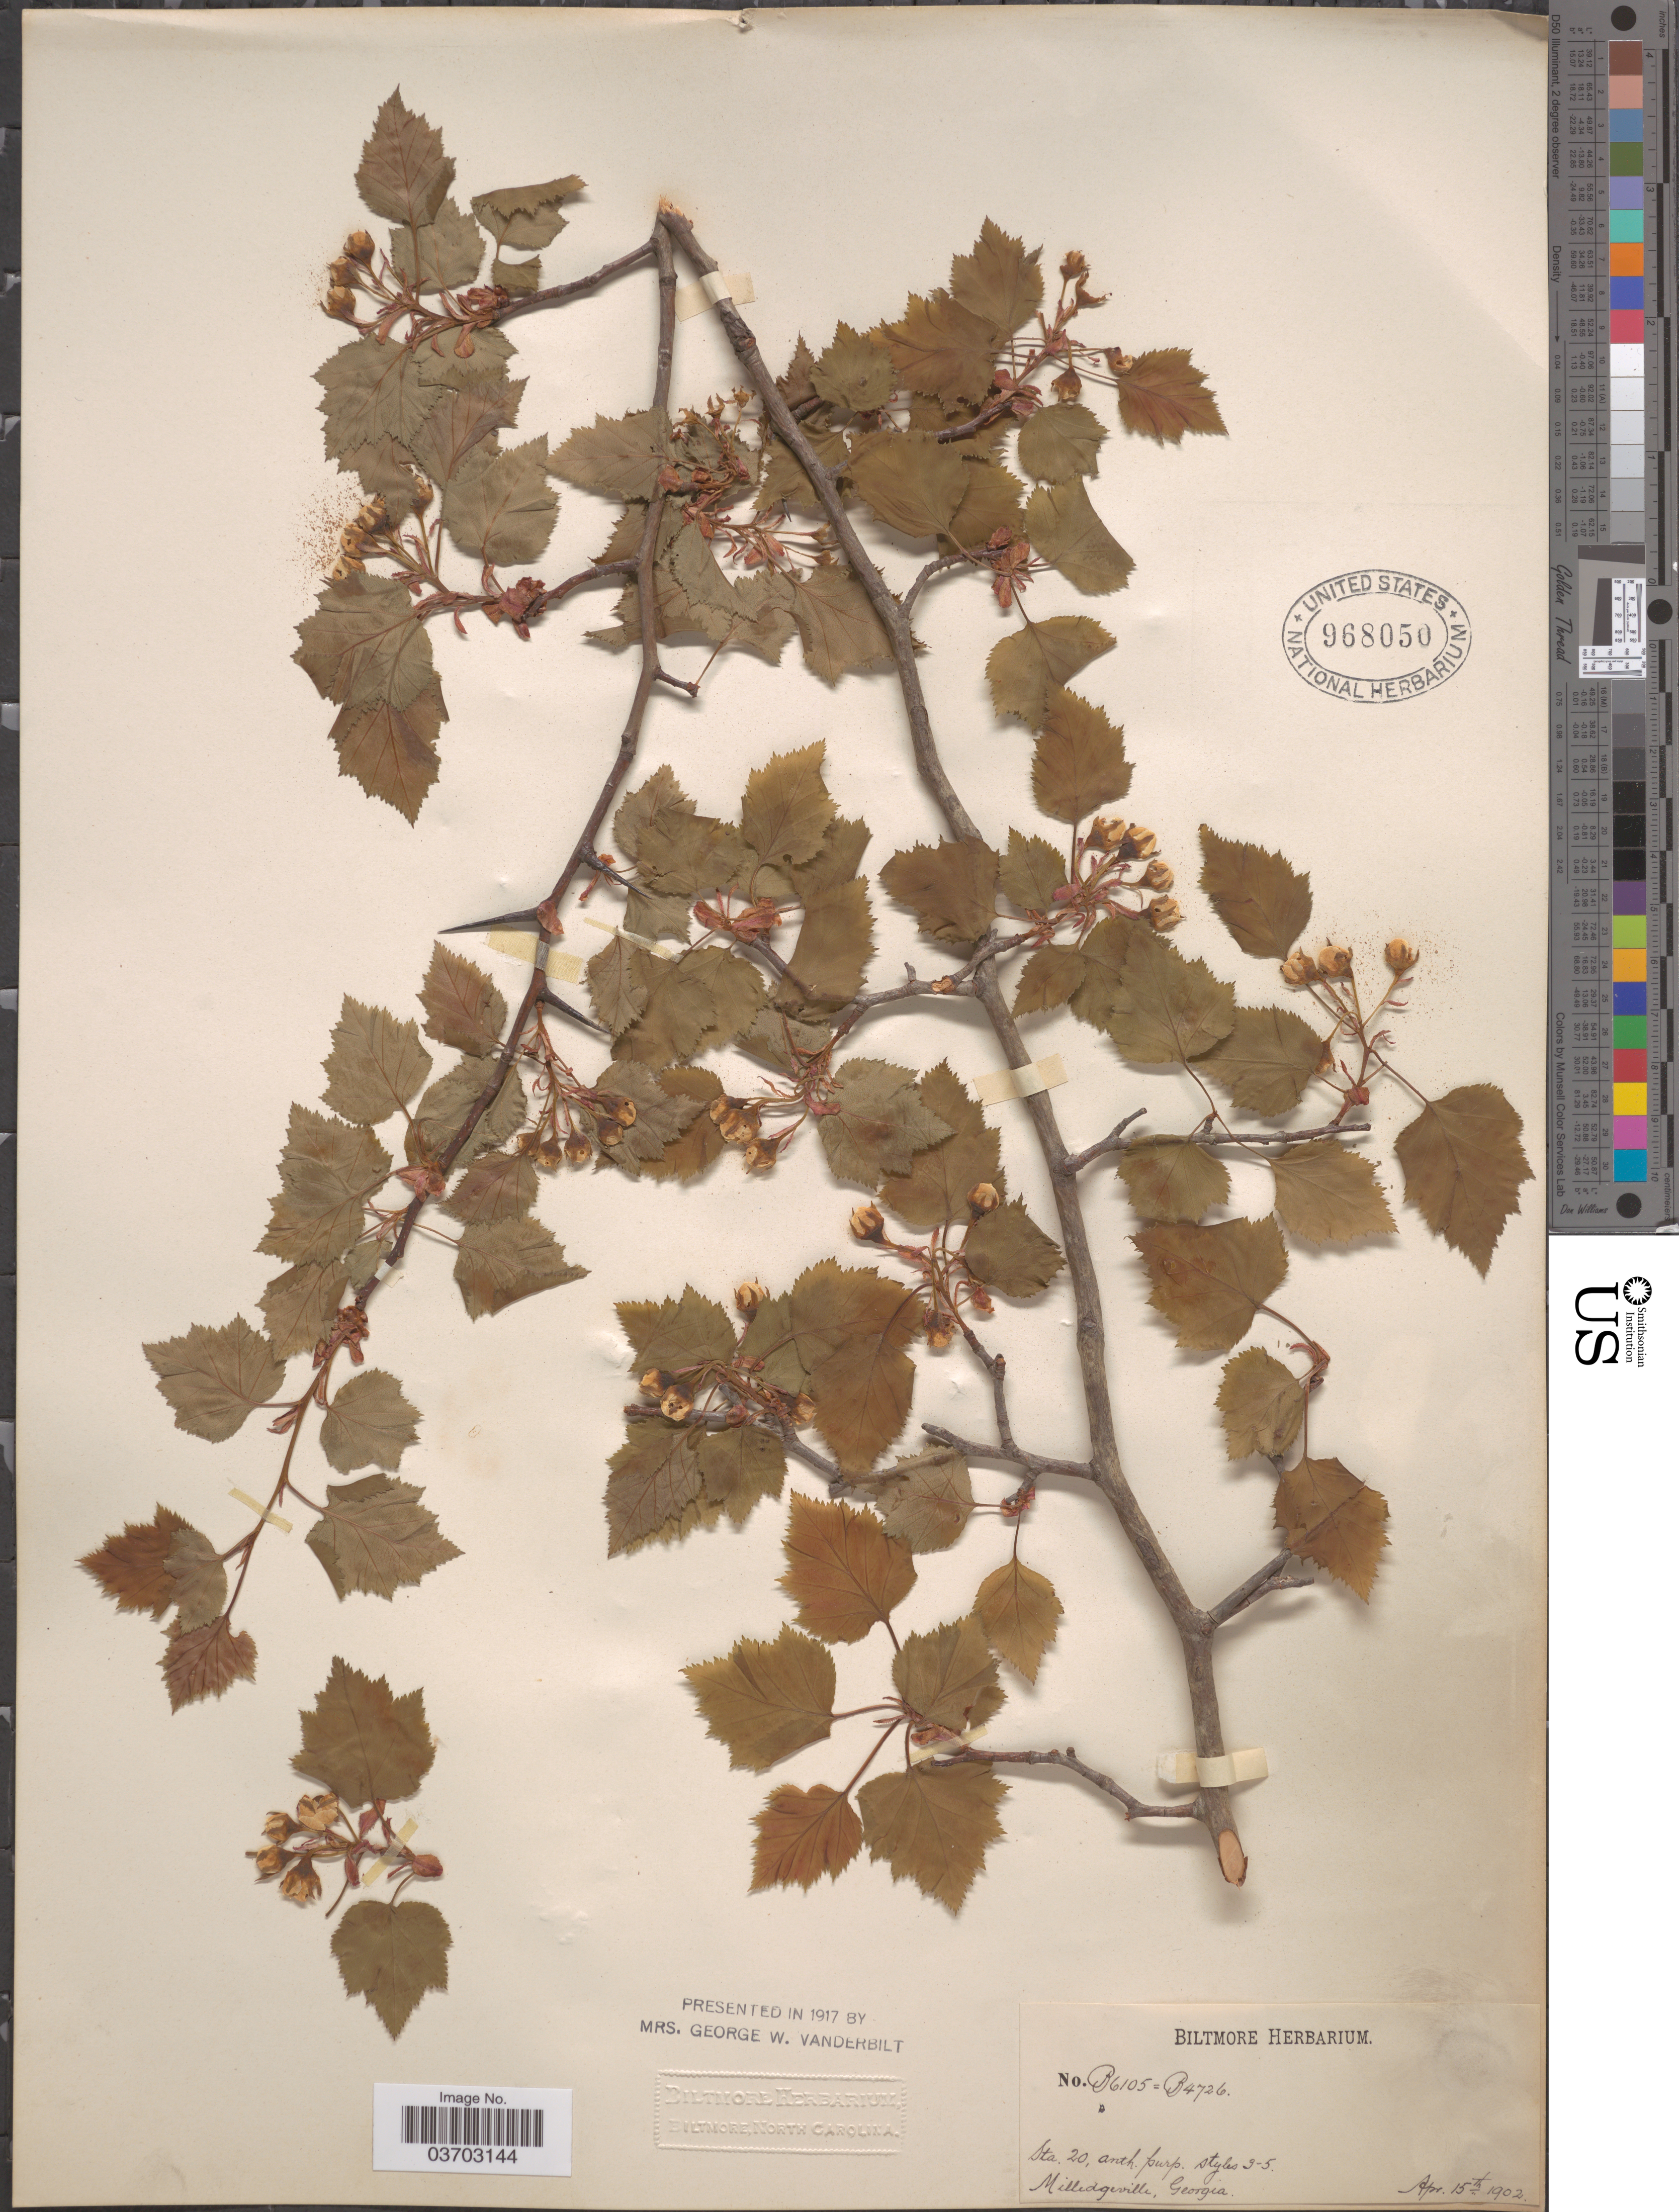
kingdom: Plantae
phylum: Tracheophyta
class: Magnoliopsida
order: Rosales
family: Rosaceae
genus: Crataegus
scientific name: Crataegus sp.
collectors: ex herb. Biltmore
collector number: B6105=B4726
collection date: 1902-04-15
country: United States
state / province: Georgia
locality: Milledgeville.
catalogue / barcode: US 968050